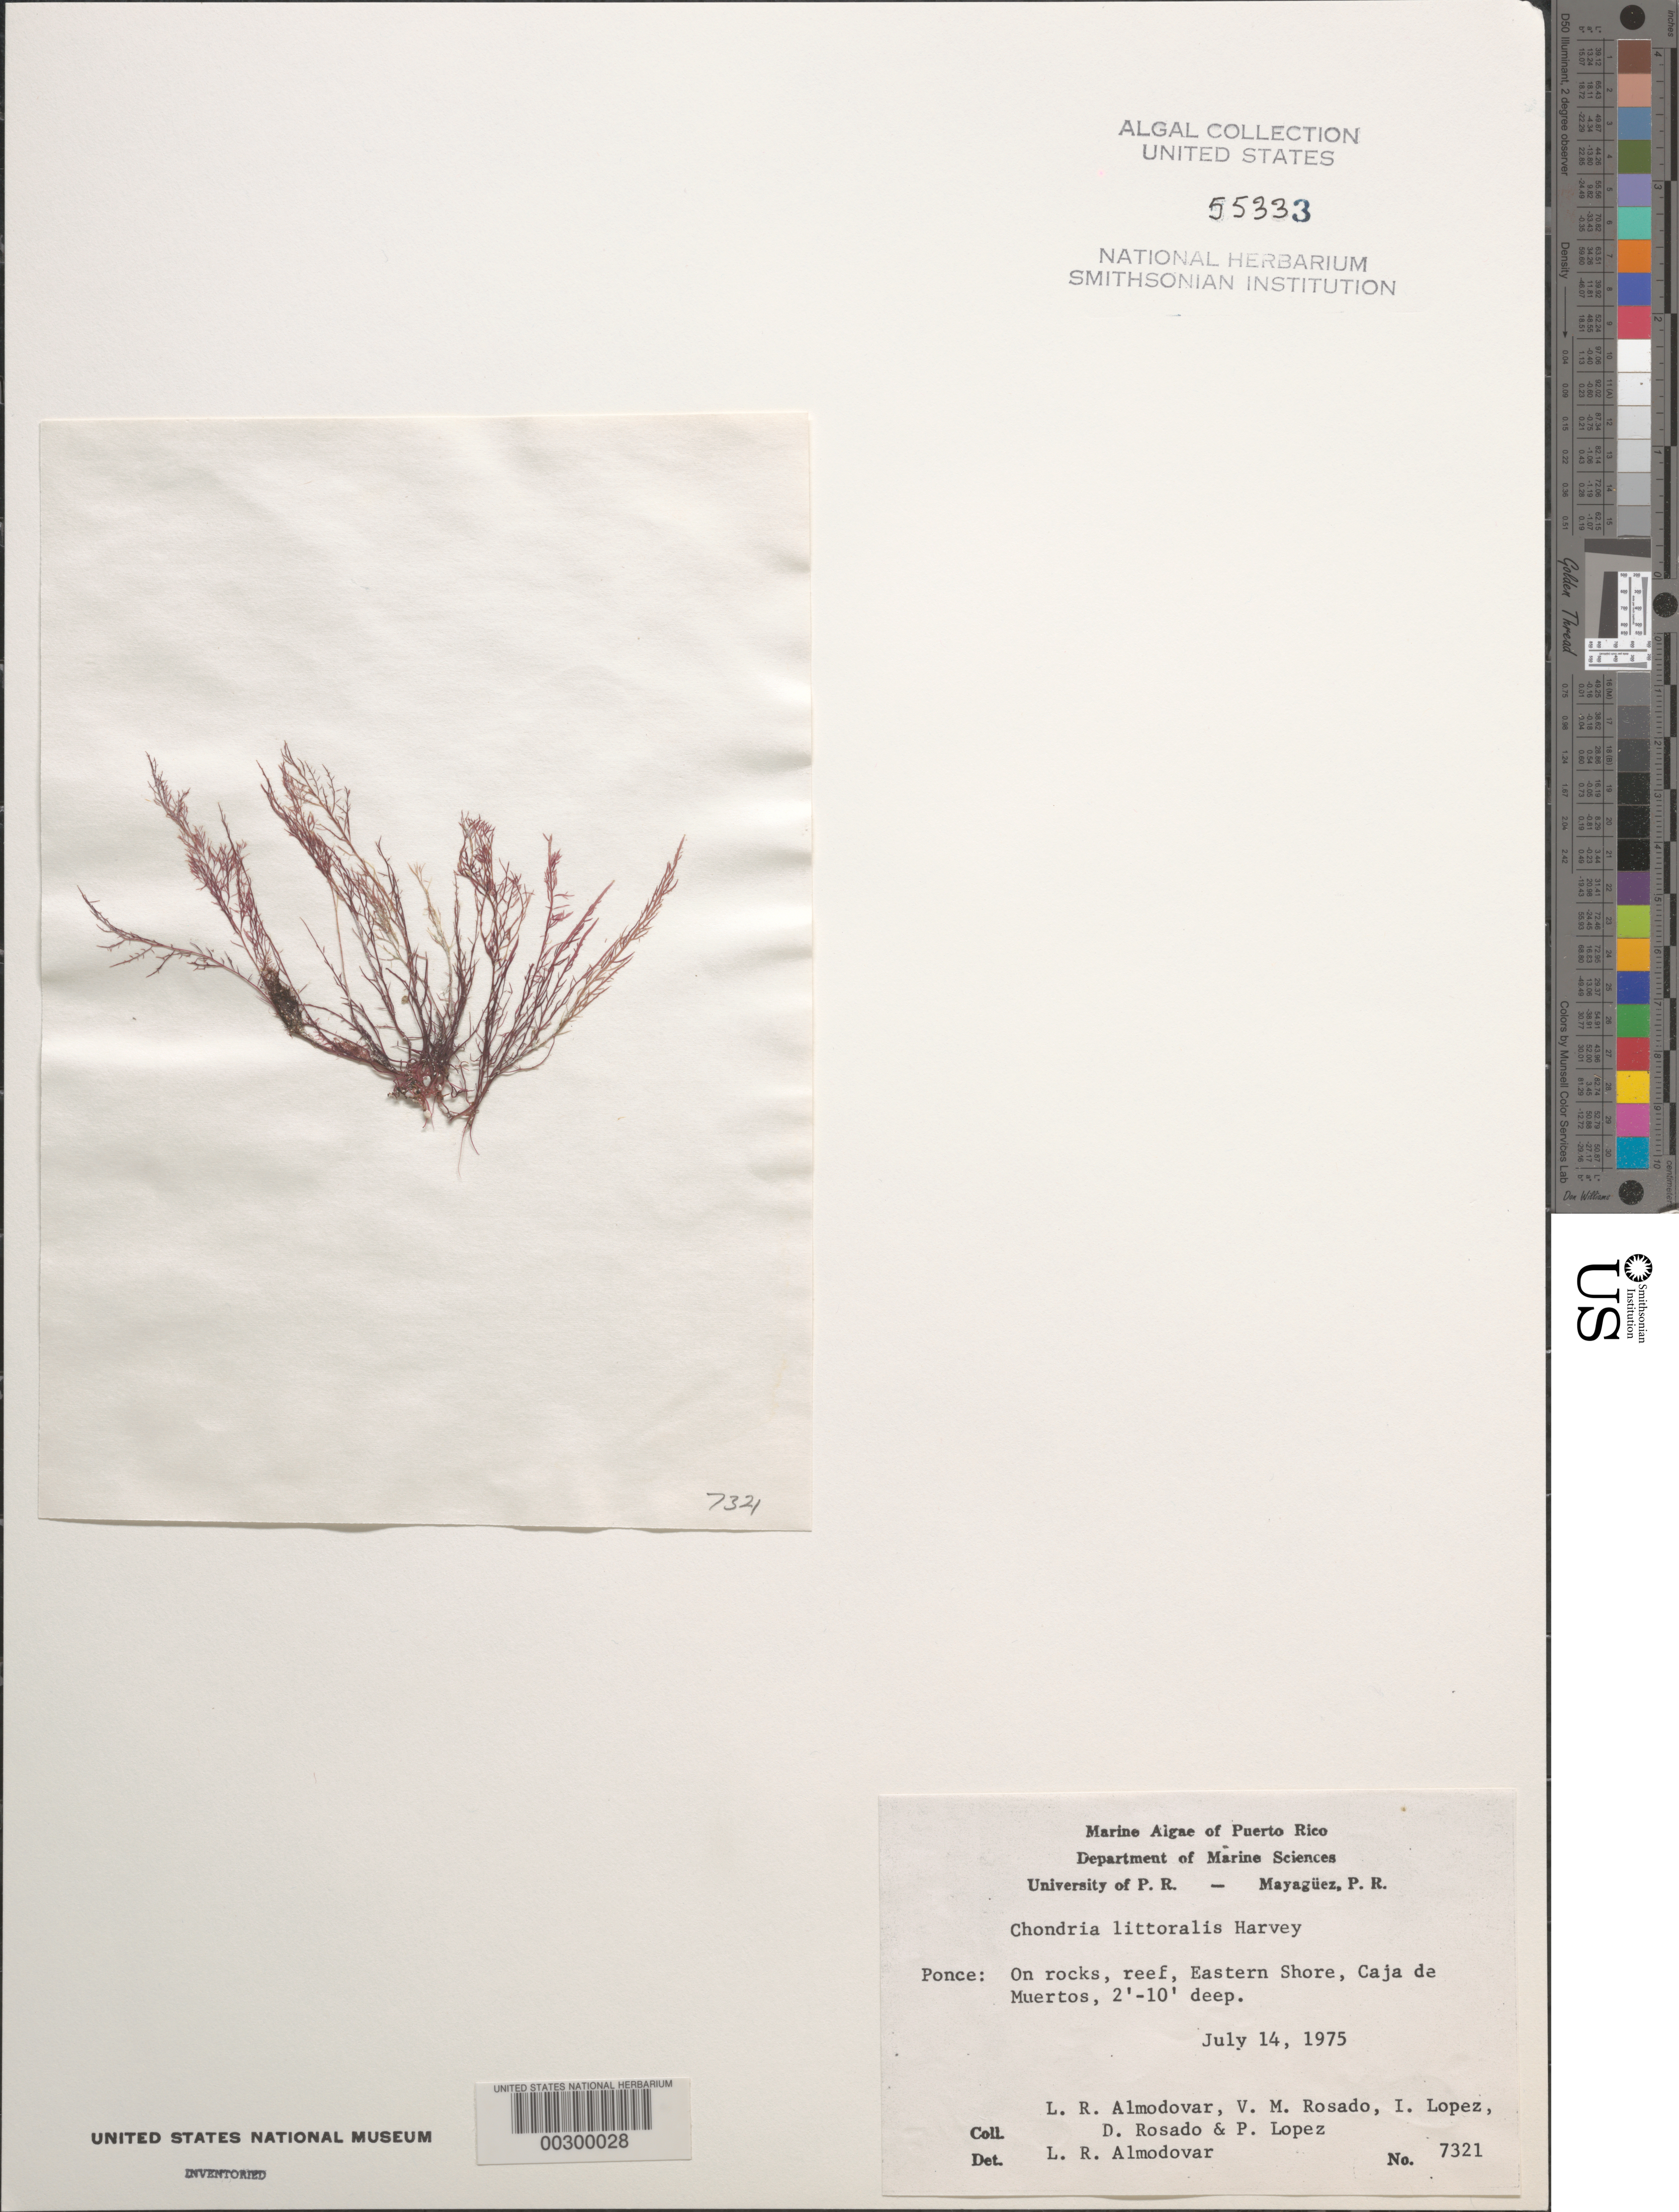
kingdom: Plantae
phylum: Rhodophyta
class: Florideophyceae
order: Ceramiales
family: Rhodomelaceae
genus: Chondria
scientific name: Chondria littoralis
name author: Harv.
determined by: Almodovar, L. R.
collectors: L. Almodovar, V. Rosado, I. Lopéz, D. Rosado & P. Lopez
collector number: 7321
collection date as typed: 14 Jul 1975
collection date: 1975-07-14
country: Puerto Rico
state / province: Ponce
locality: Caja de muertos, eastern shore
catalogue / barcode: US 55333